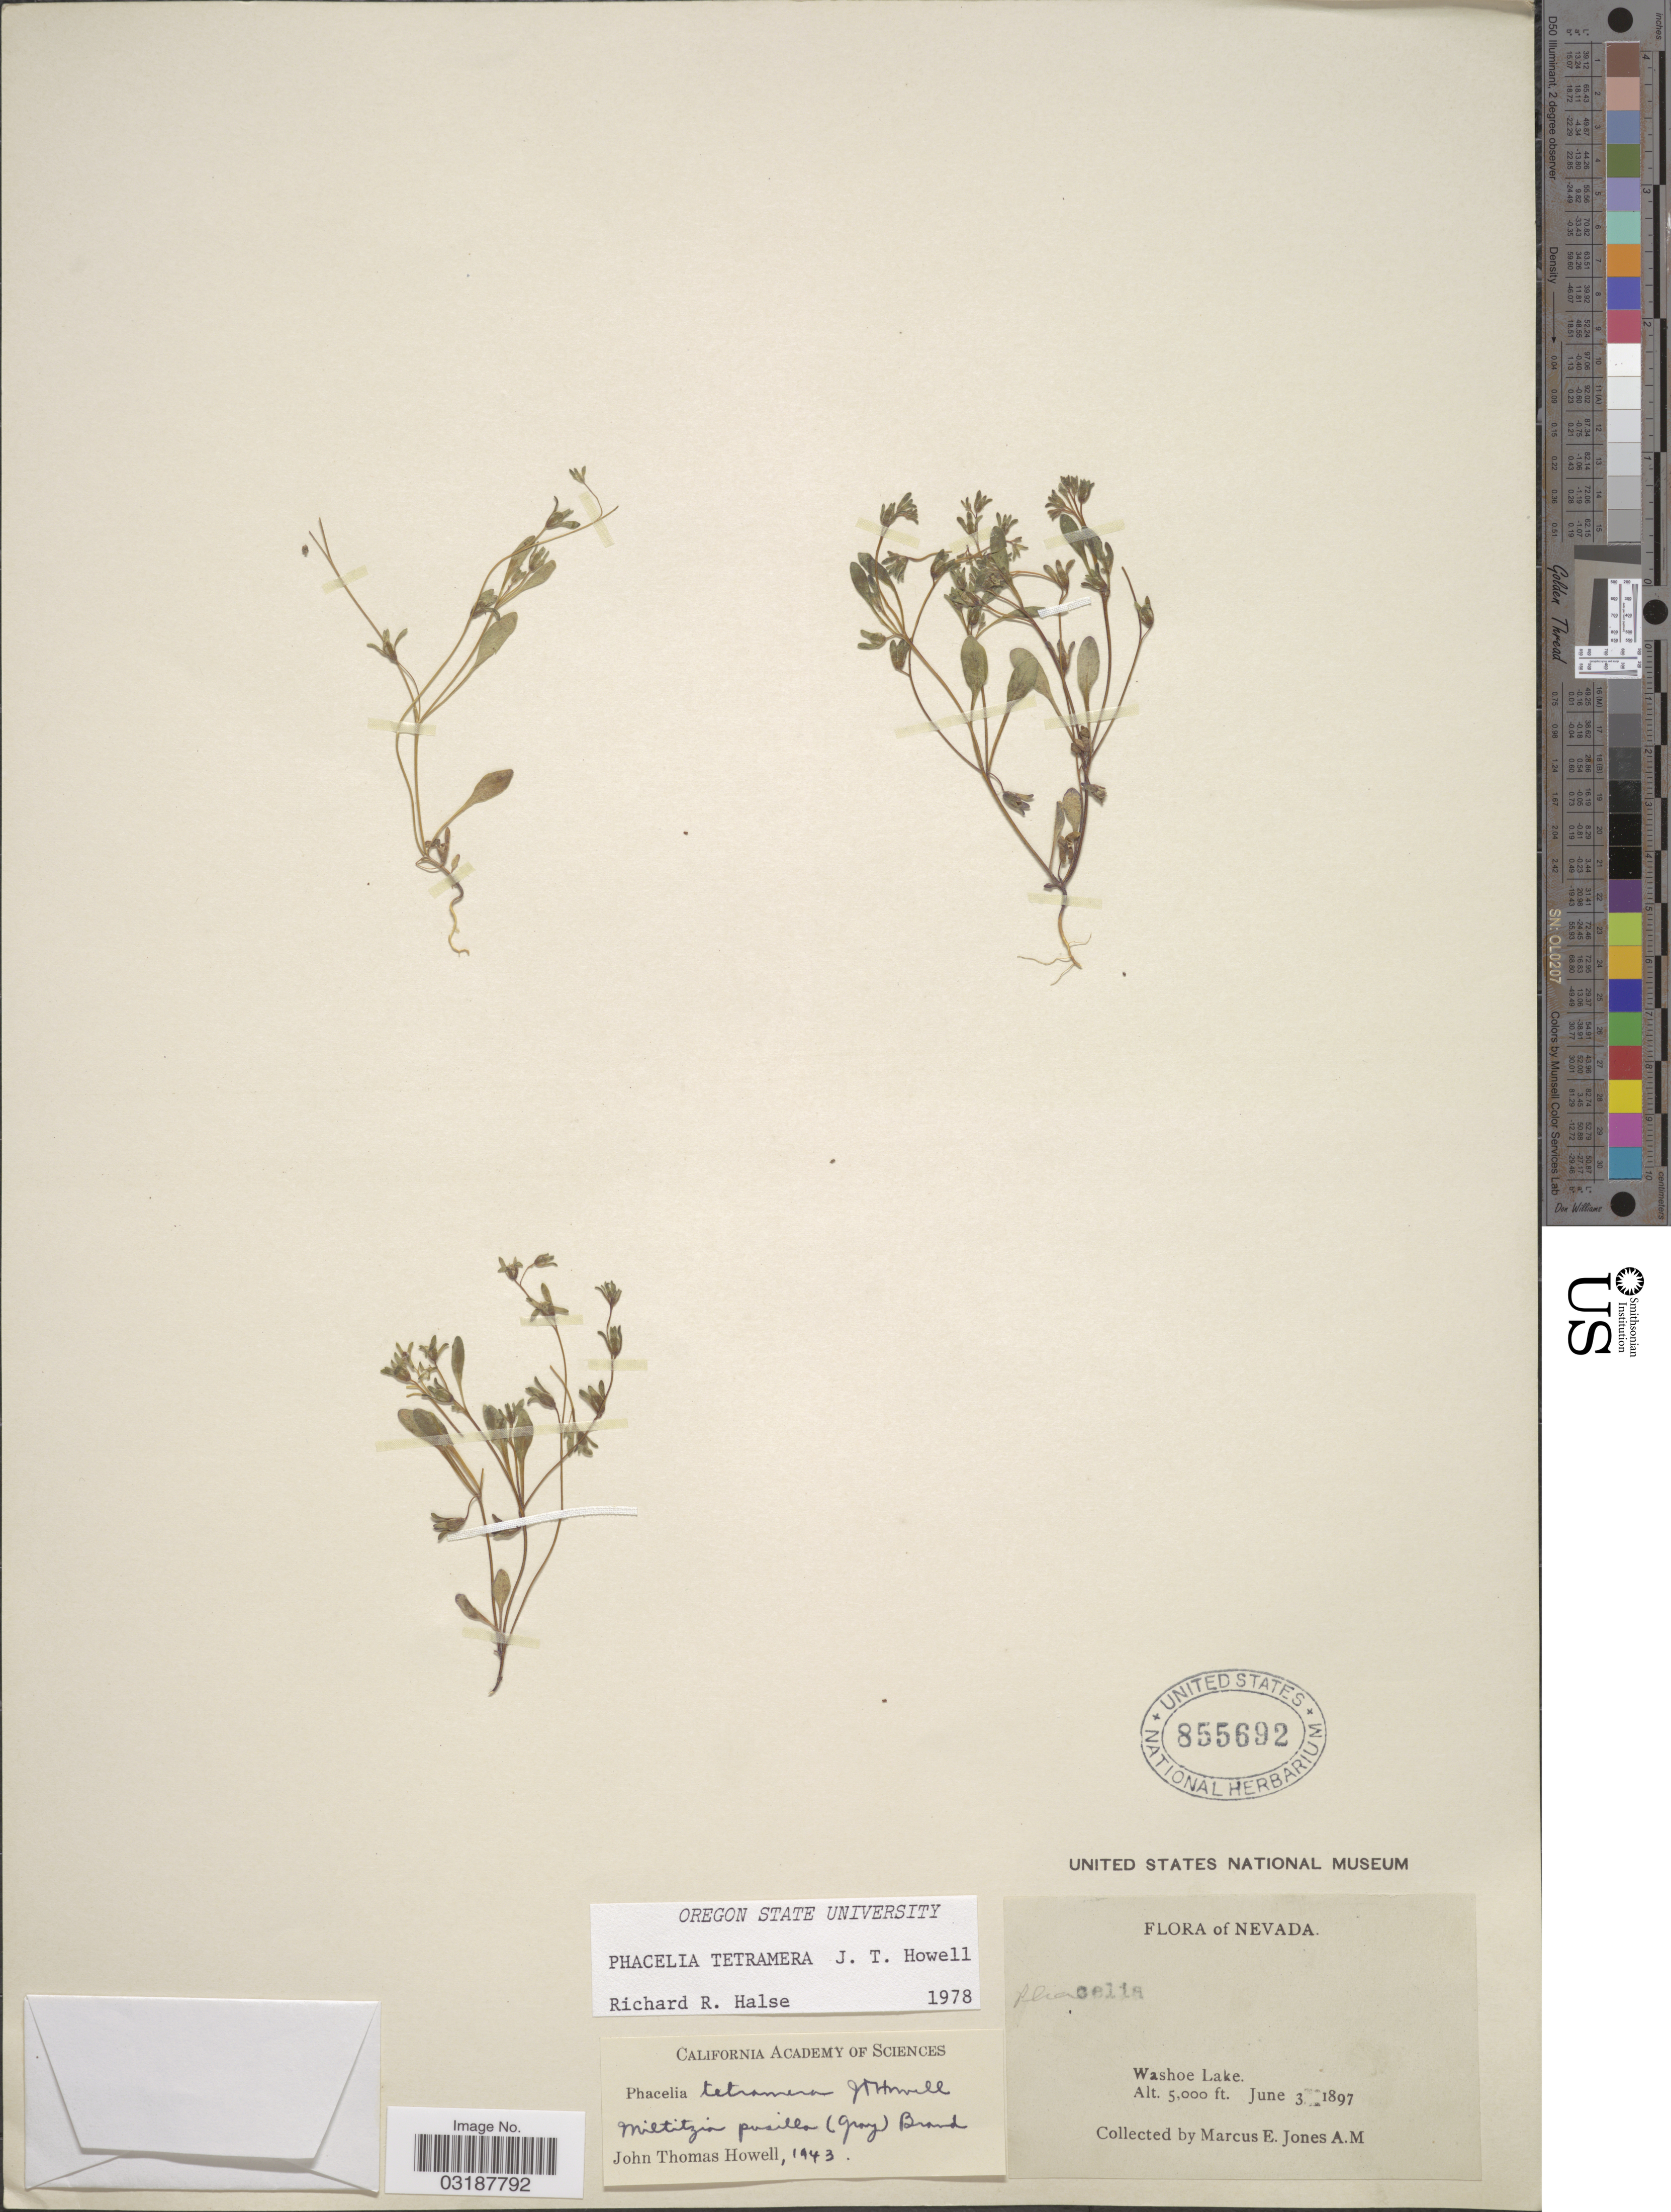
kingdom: Plantae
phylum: Tracheophyta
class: Magnoliopsida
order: Boraginales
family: Hydrophyllaceae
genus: Phacelia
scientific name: Phacelia tetramera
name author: J.T. Howell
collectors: M. E. Jones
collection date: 1897-06-03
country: United States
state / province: Nevada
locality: Washoe Lake.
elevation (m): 1524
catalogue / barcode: US 855692